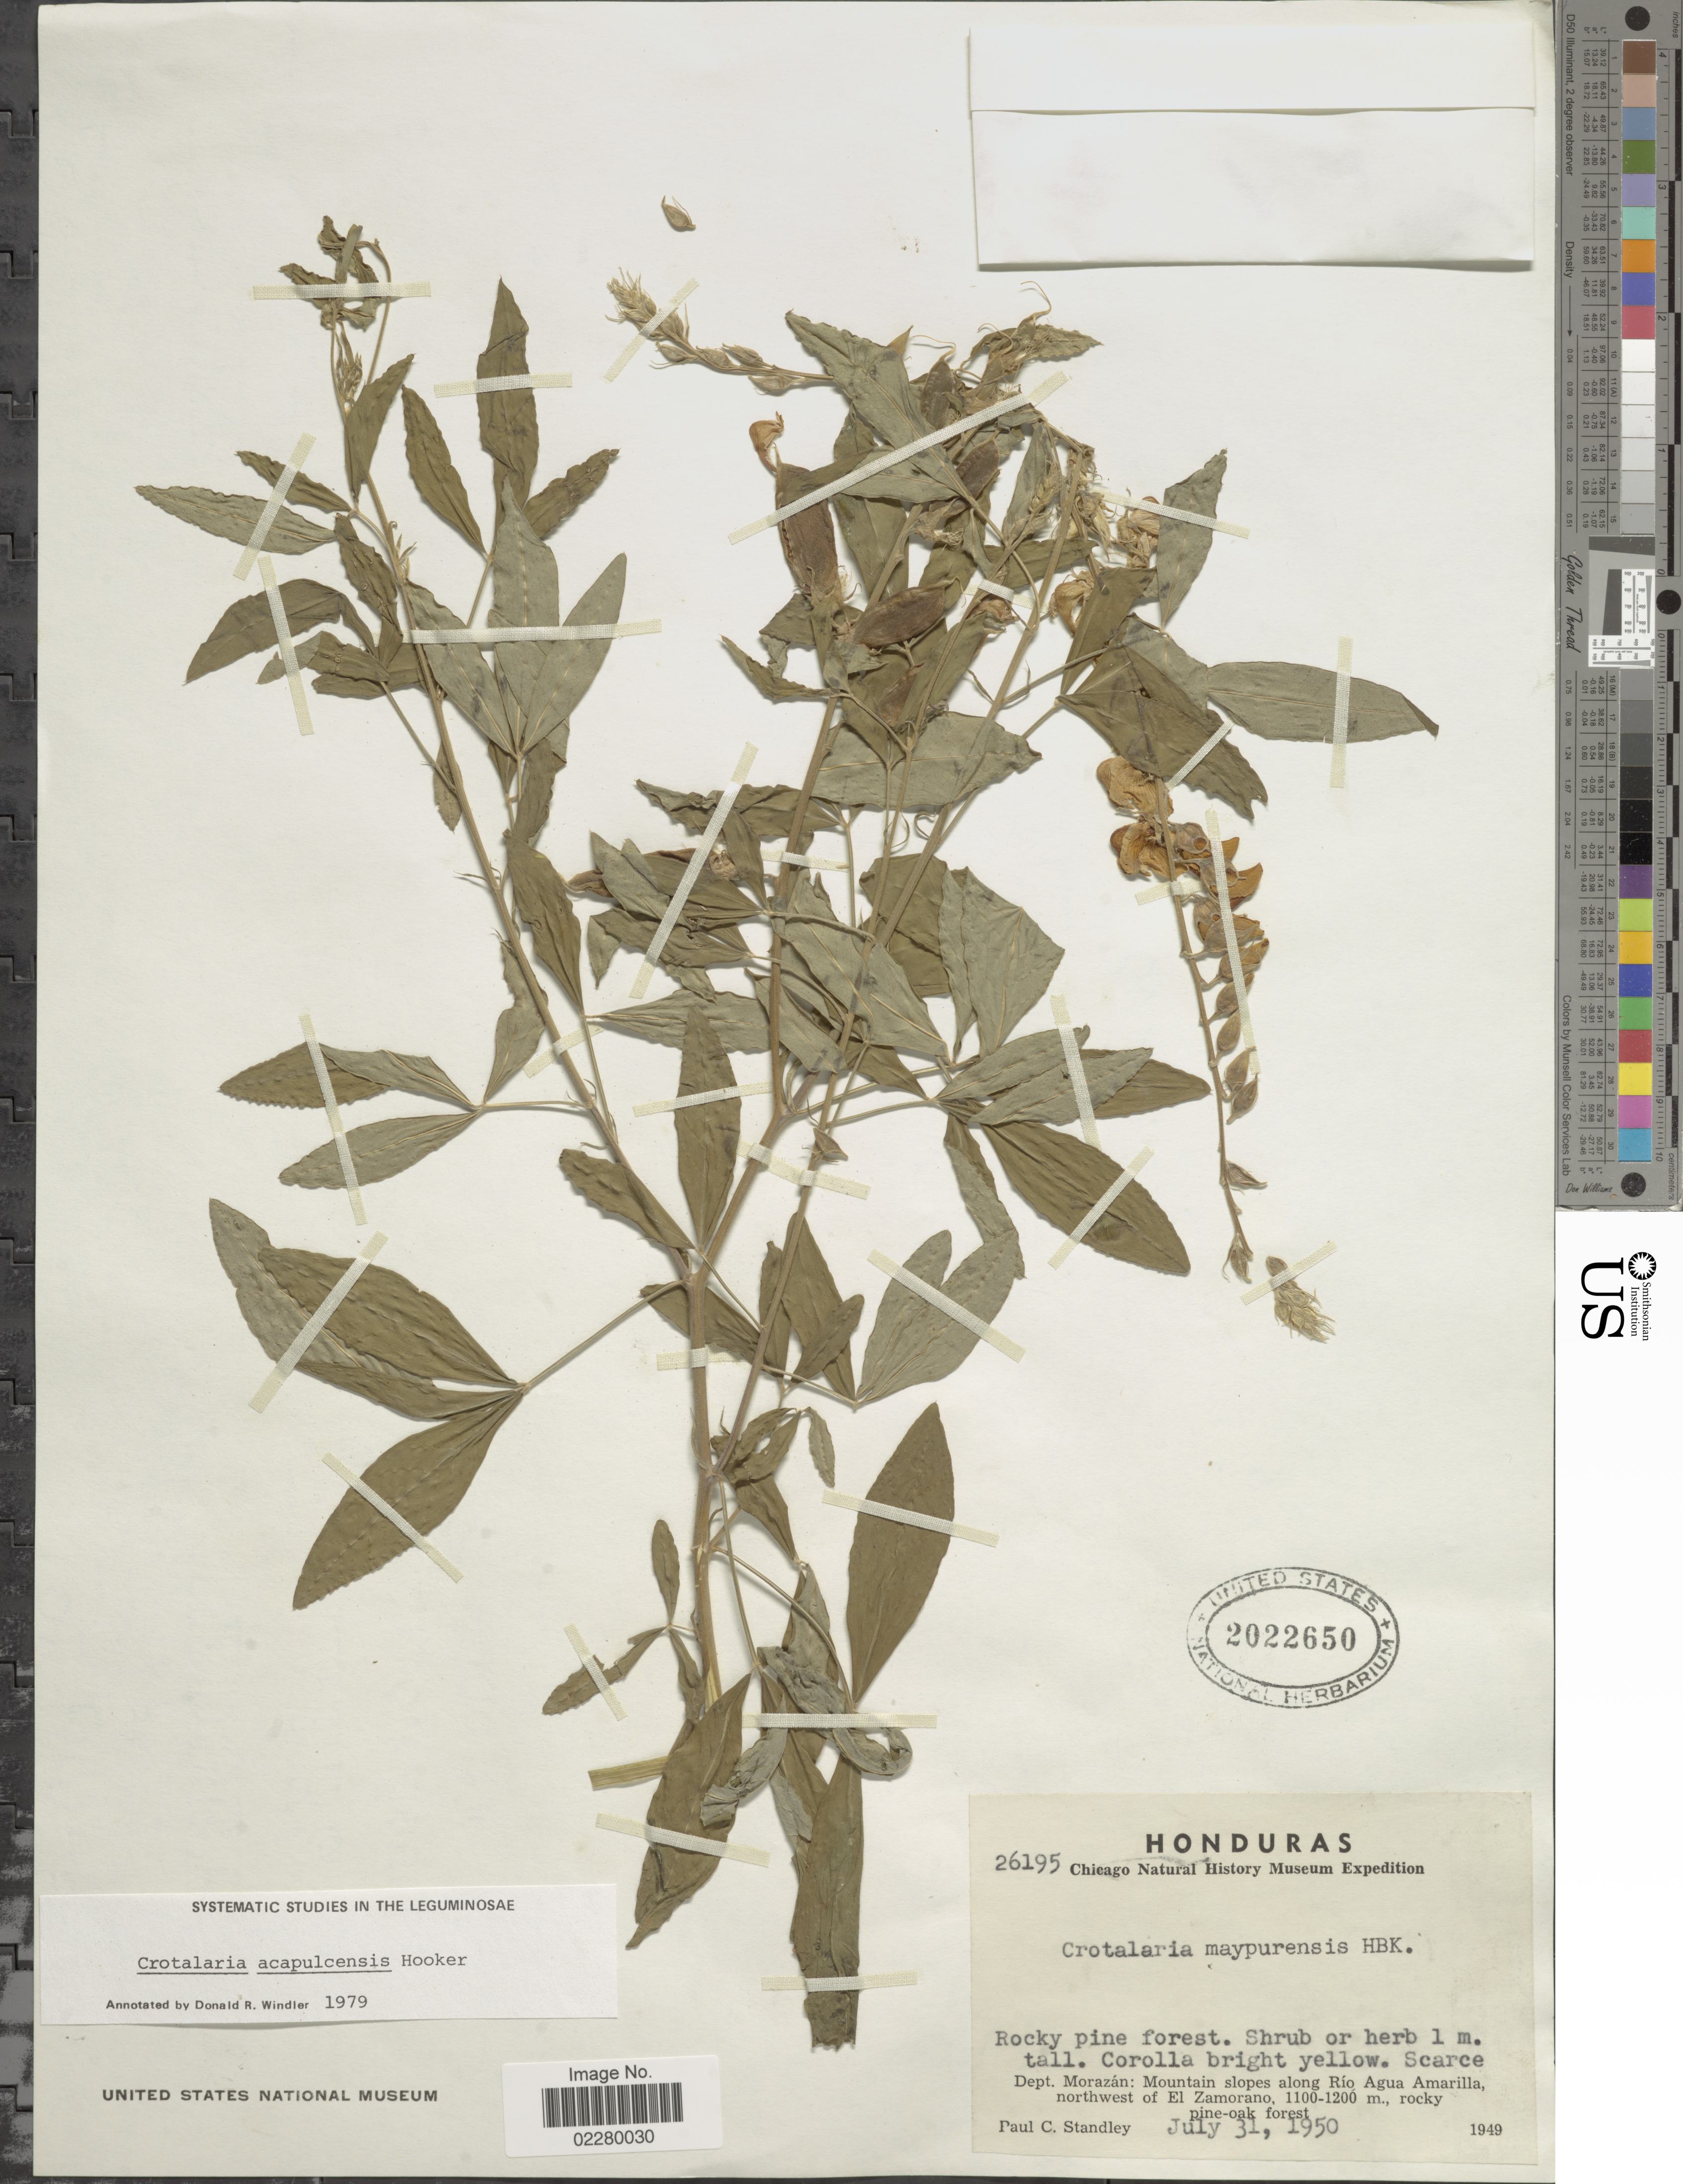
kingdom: Plantae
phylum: Tracheophyta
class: Magnoliopsida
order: Fabales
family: Fabaceae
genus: Crotalaria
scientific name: Crotalaria acapulcensis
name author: Hook. & Arn.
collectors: P. C. Standley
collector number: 26195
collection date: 1950-07-31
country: Honduras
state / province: Fco. Morazán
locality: Dept. Morazán: Mountain slopes along Río Agua Amarilla, northwest of El Zamorano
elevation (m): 1100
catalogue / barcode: US 2022650